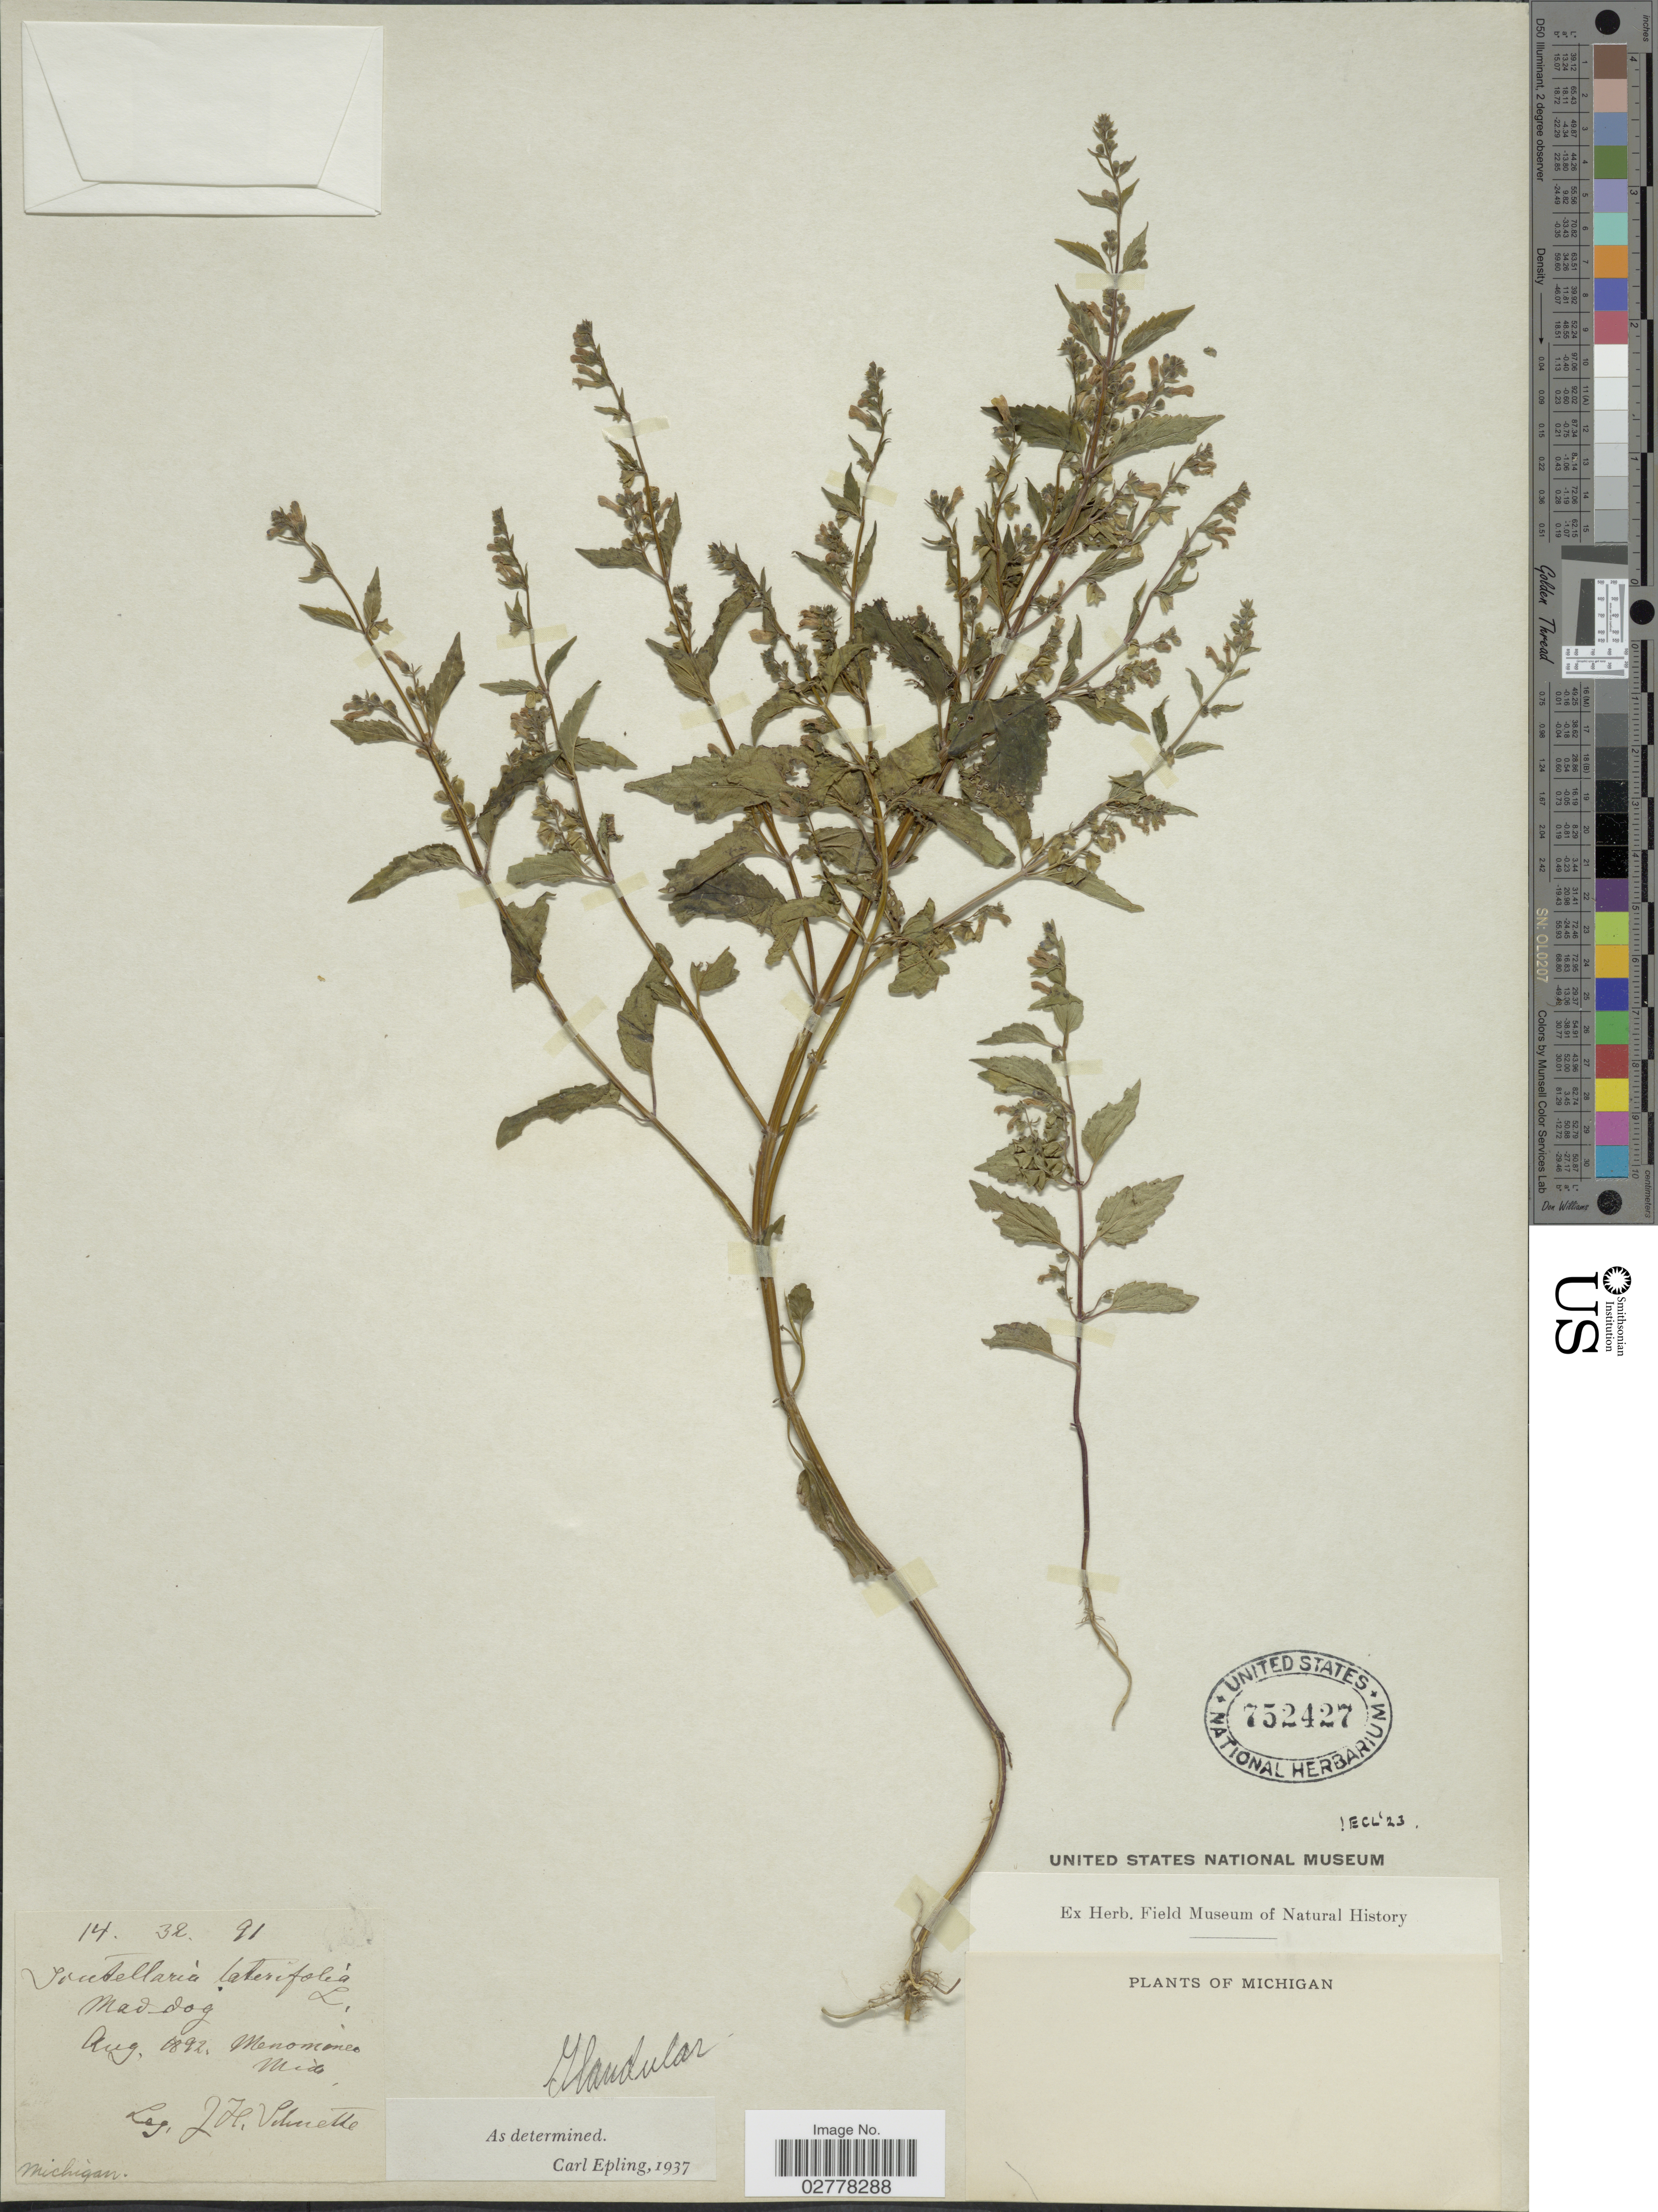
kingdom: Plantae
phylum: Tracheophyta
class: Magnoliopsida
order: Lamiales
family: Lamiaceae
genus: Scutellaria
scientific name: Scutellaria lateriflora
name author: L.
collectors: J. Vinciette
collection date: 1892-08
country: United States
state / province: Michigan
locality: Menomonco.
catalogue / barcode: US 7524270